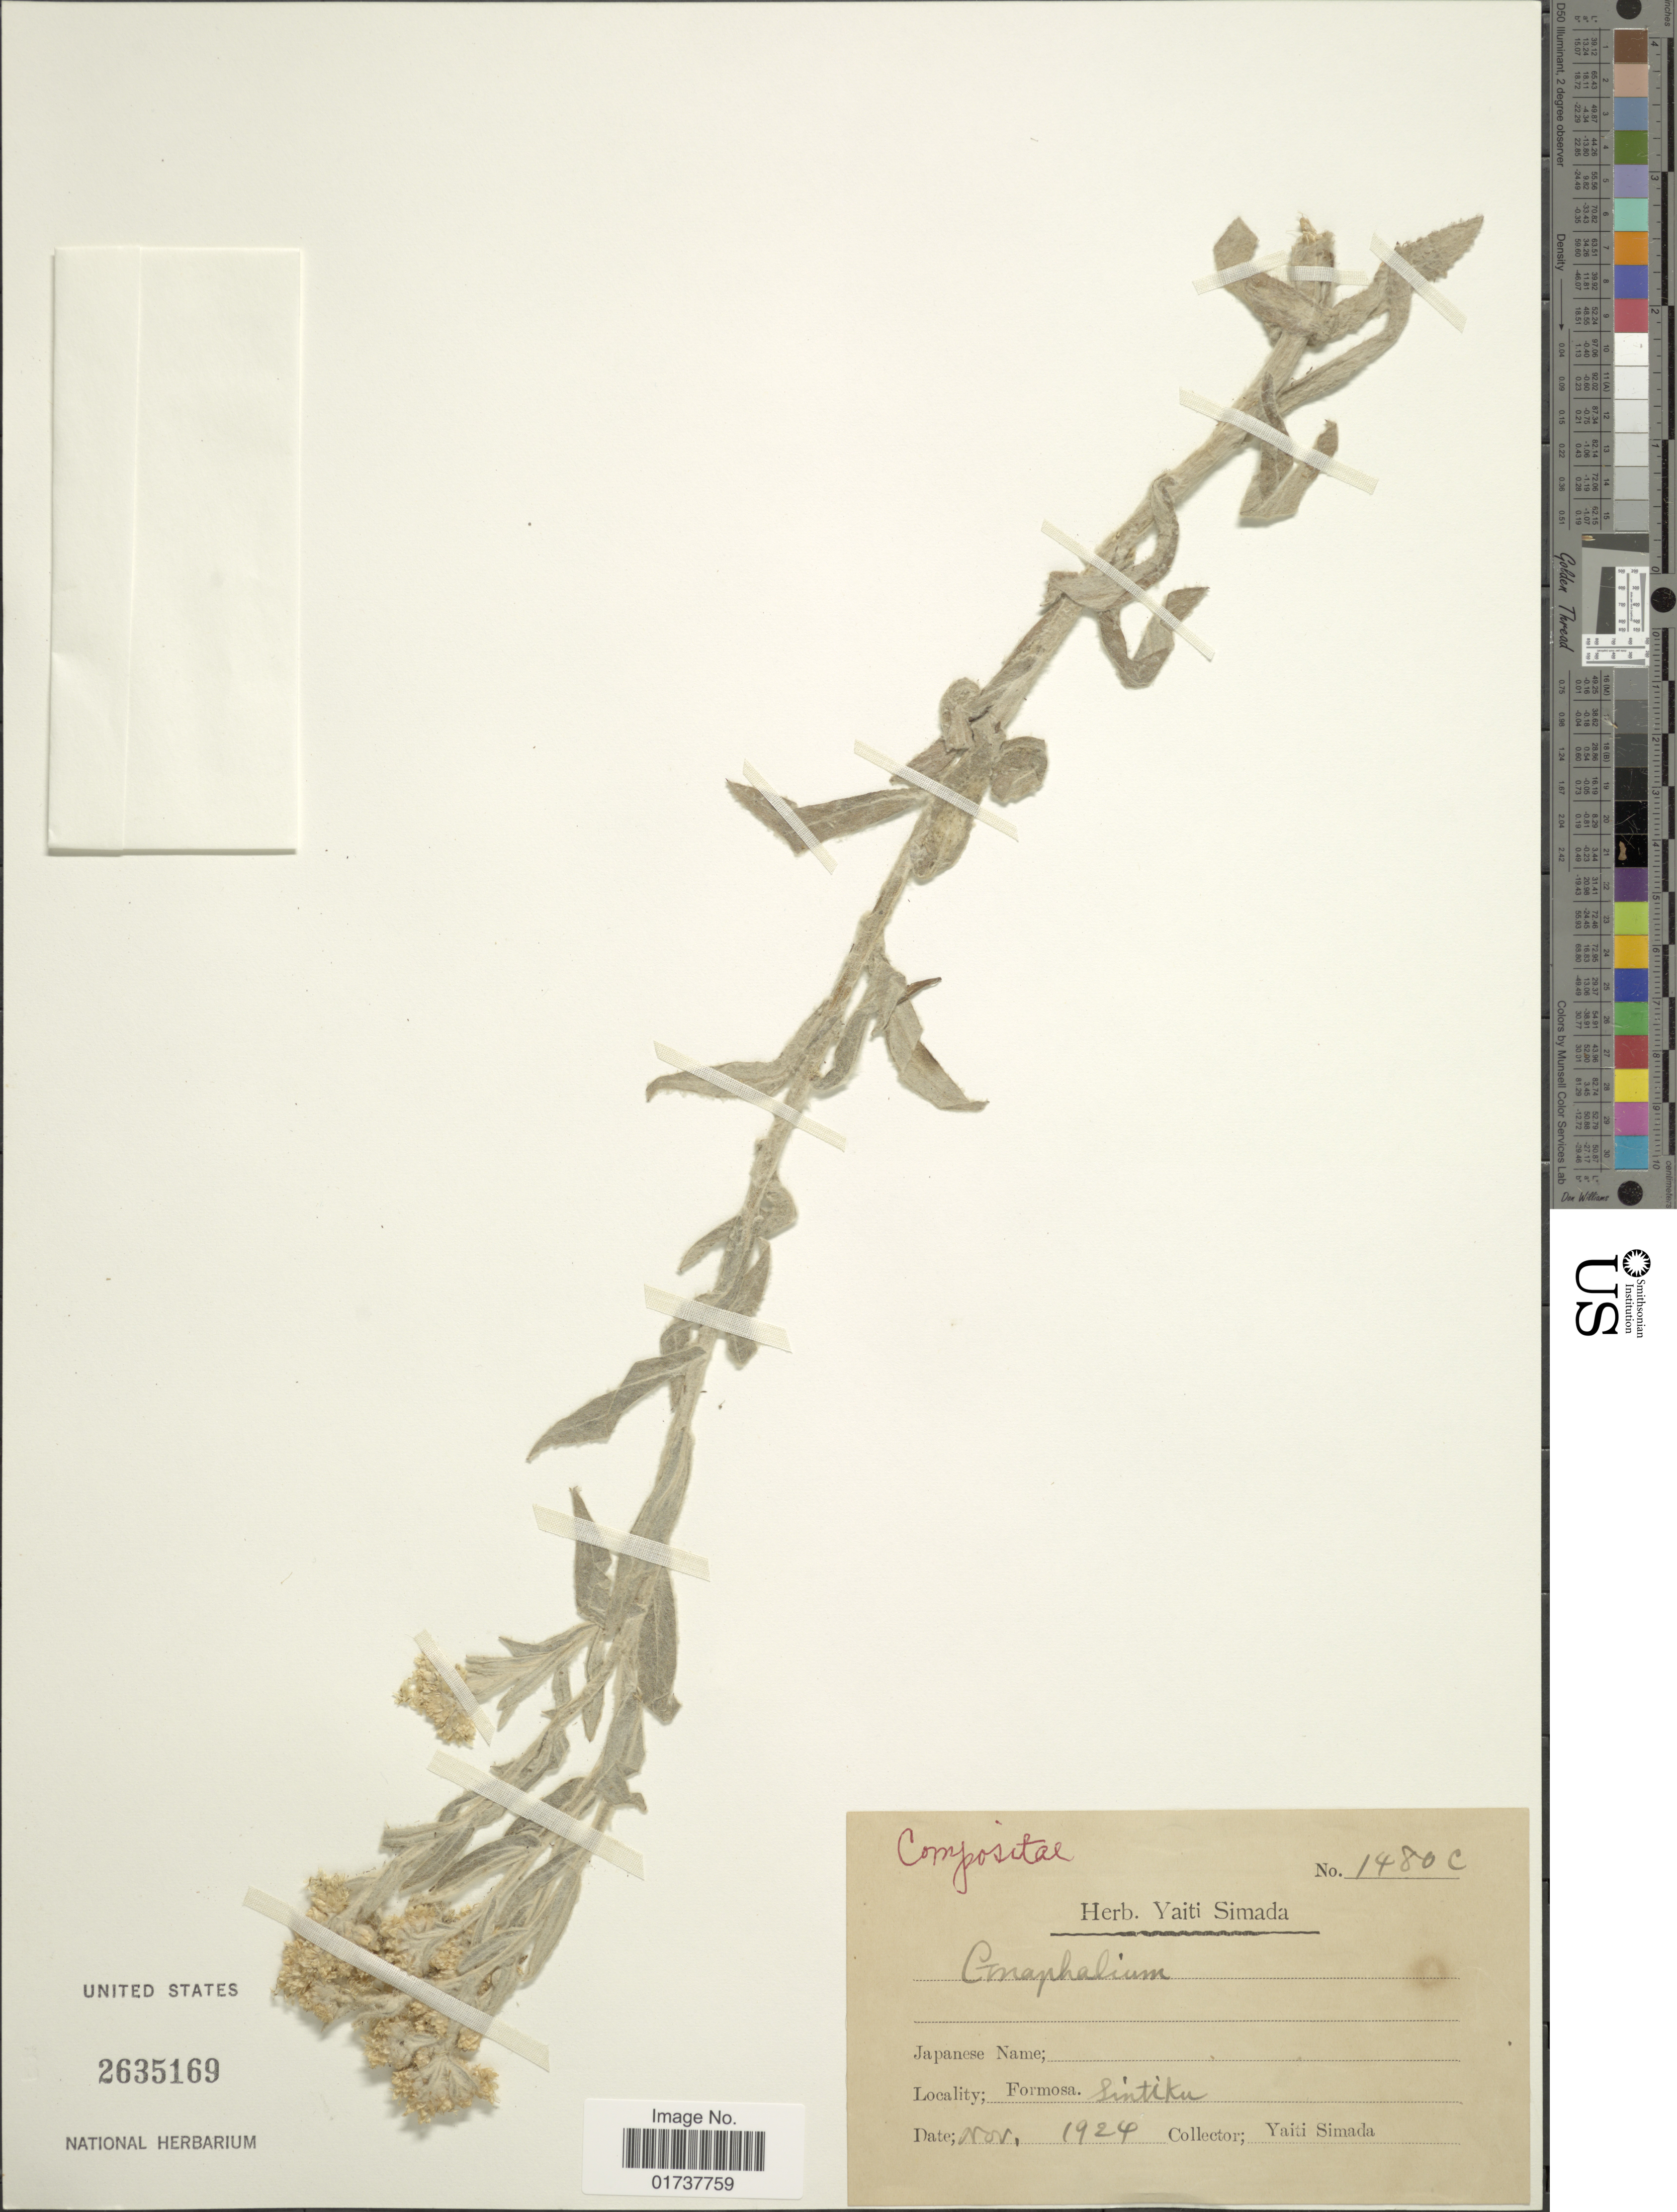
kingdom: Plantae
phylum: Tracheophyta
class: Magnoliopsida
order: Asterales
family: Asteraceae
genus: Gnaphalium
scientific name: Gnaphalium sp.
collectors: Simada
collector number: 1490c*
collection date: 1924-11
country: Taiwan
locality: Sintiku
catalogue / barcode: US 2635169